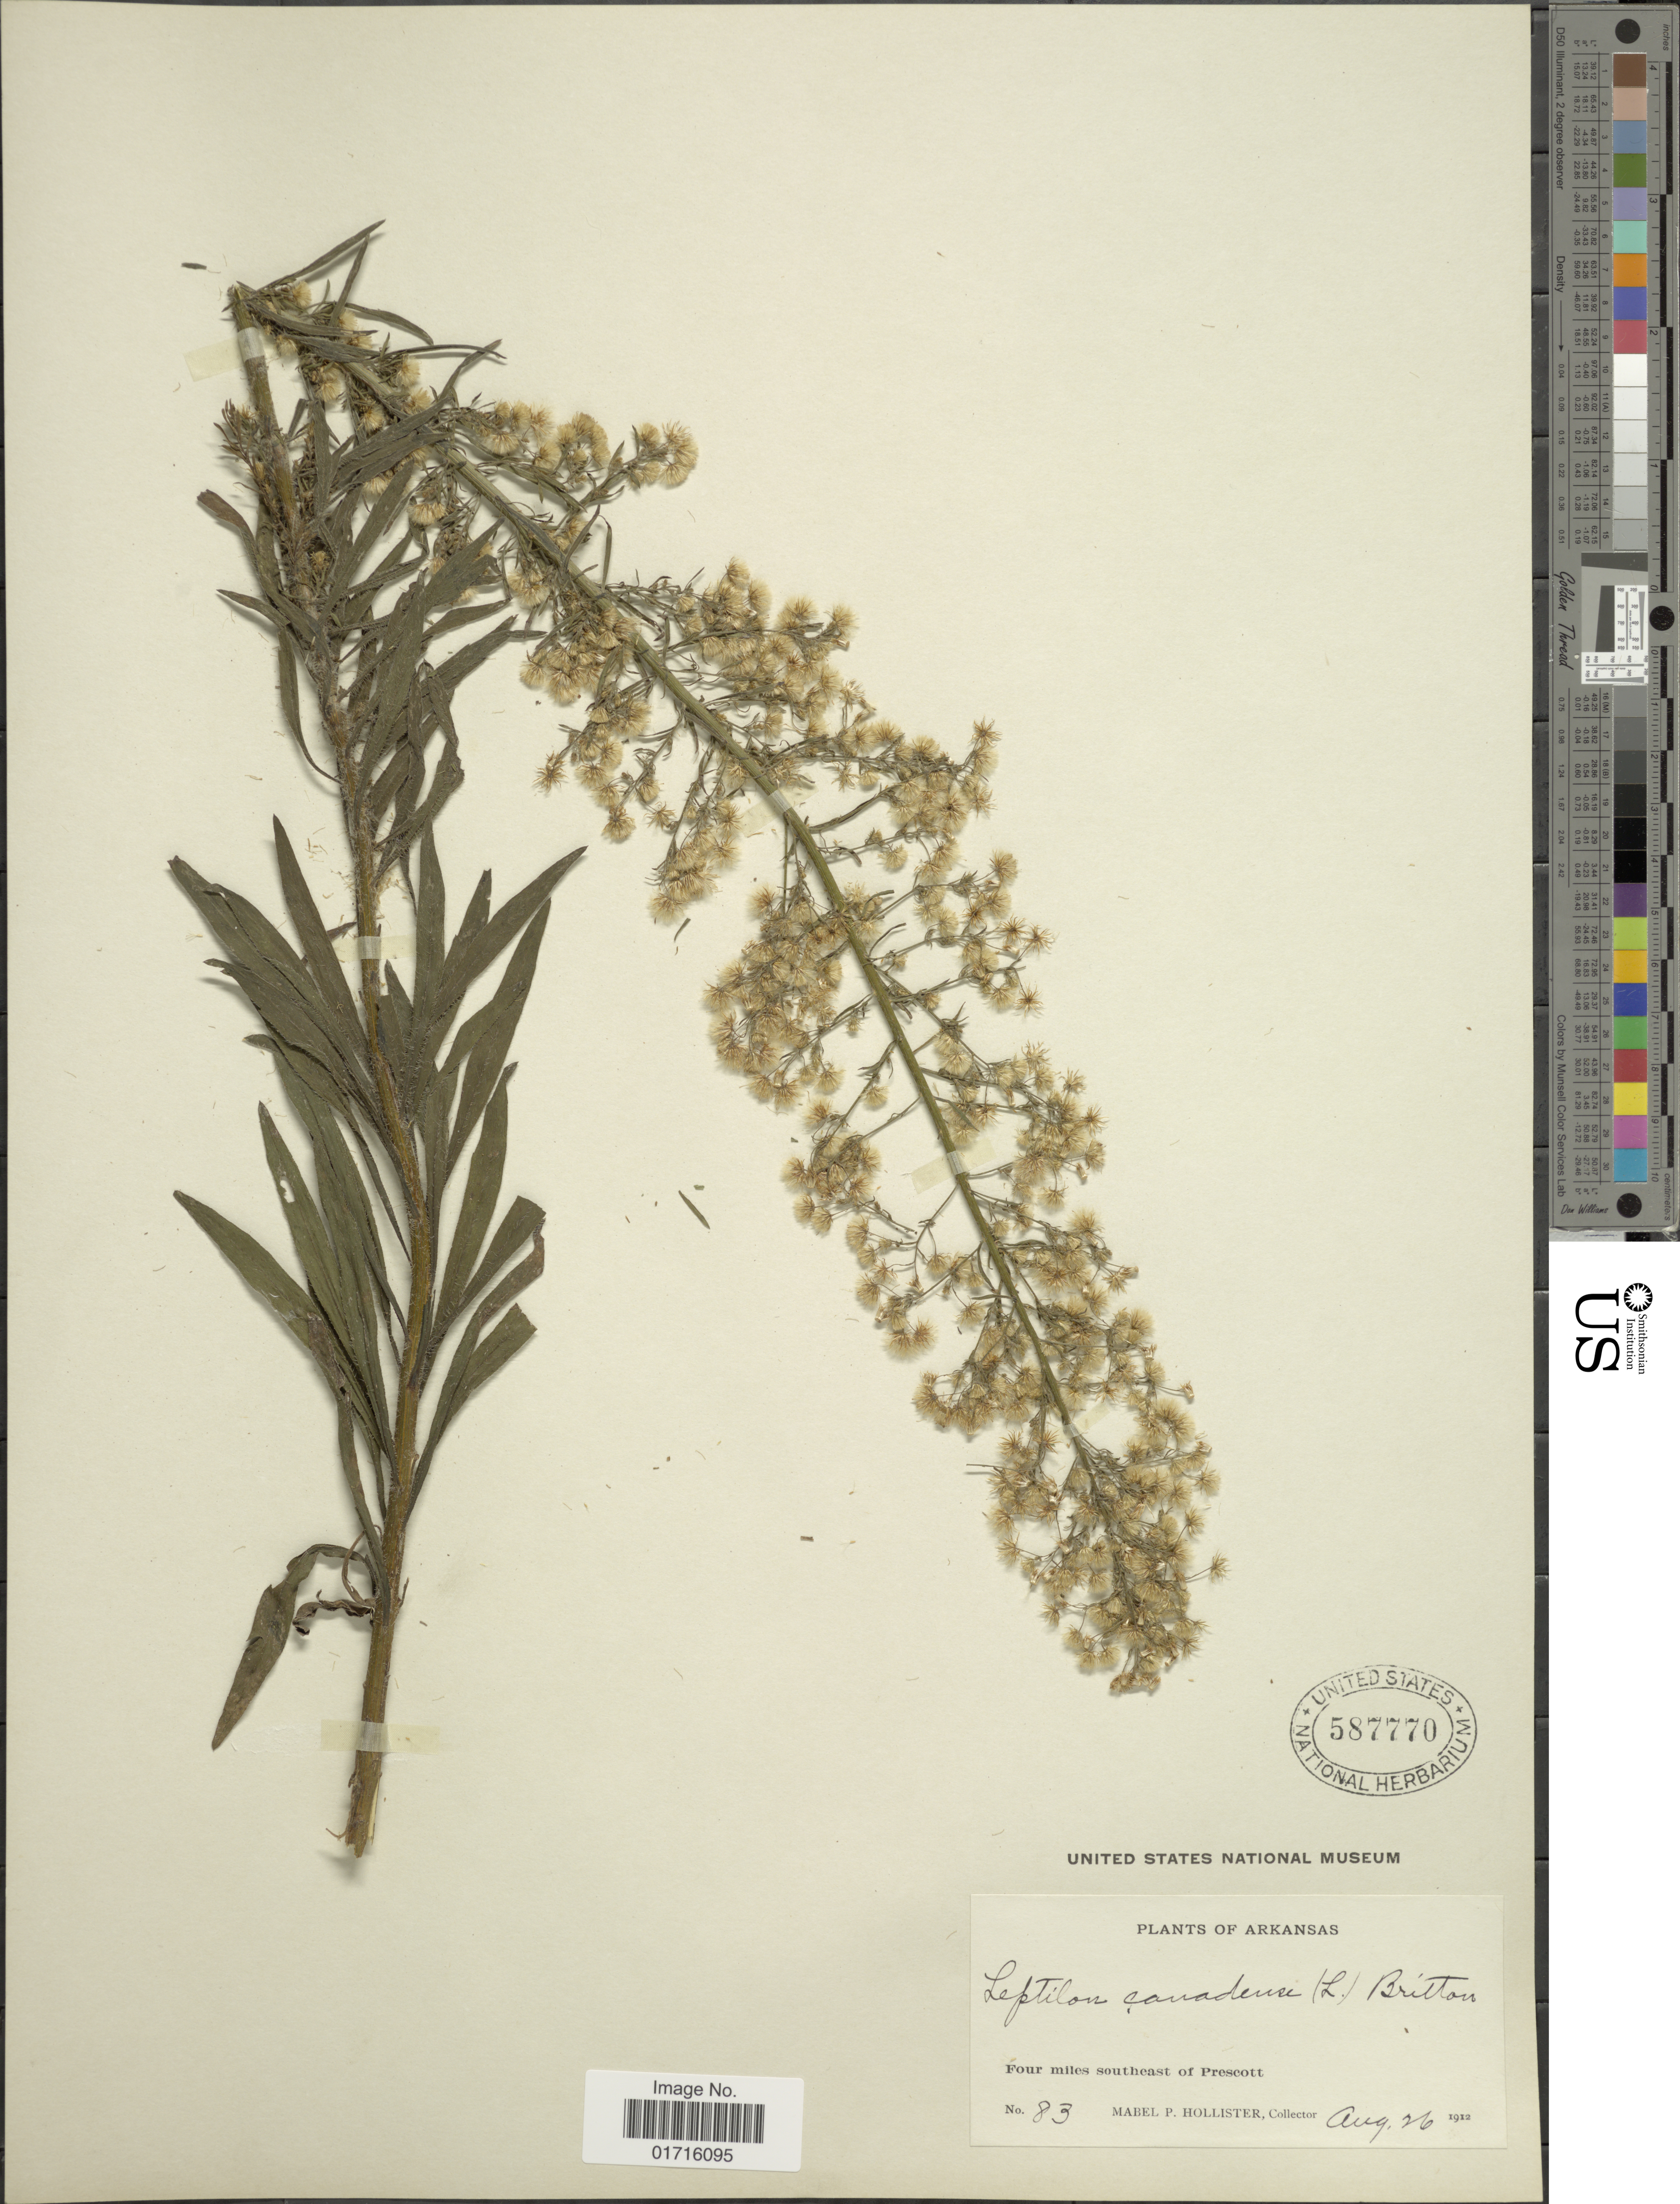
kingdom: Plantae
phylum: Tracheophyta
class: Magnoliopsida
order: Asterales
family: Asteraceae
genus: Conyza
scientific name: Conyza canadensis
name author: (L.) Cronq.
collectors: M. Hollister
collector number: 83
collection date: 1912-08-26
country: United States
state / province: Arkansas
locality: Four miles southeast of Prescott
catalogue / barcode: US 587770